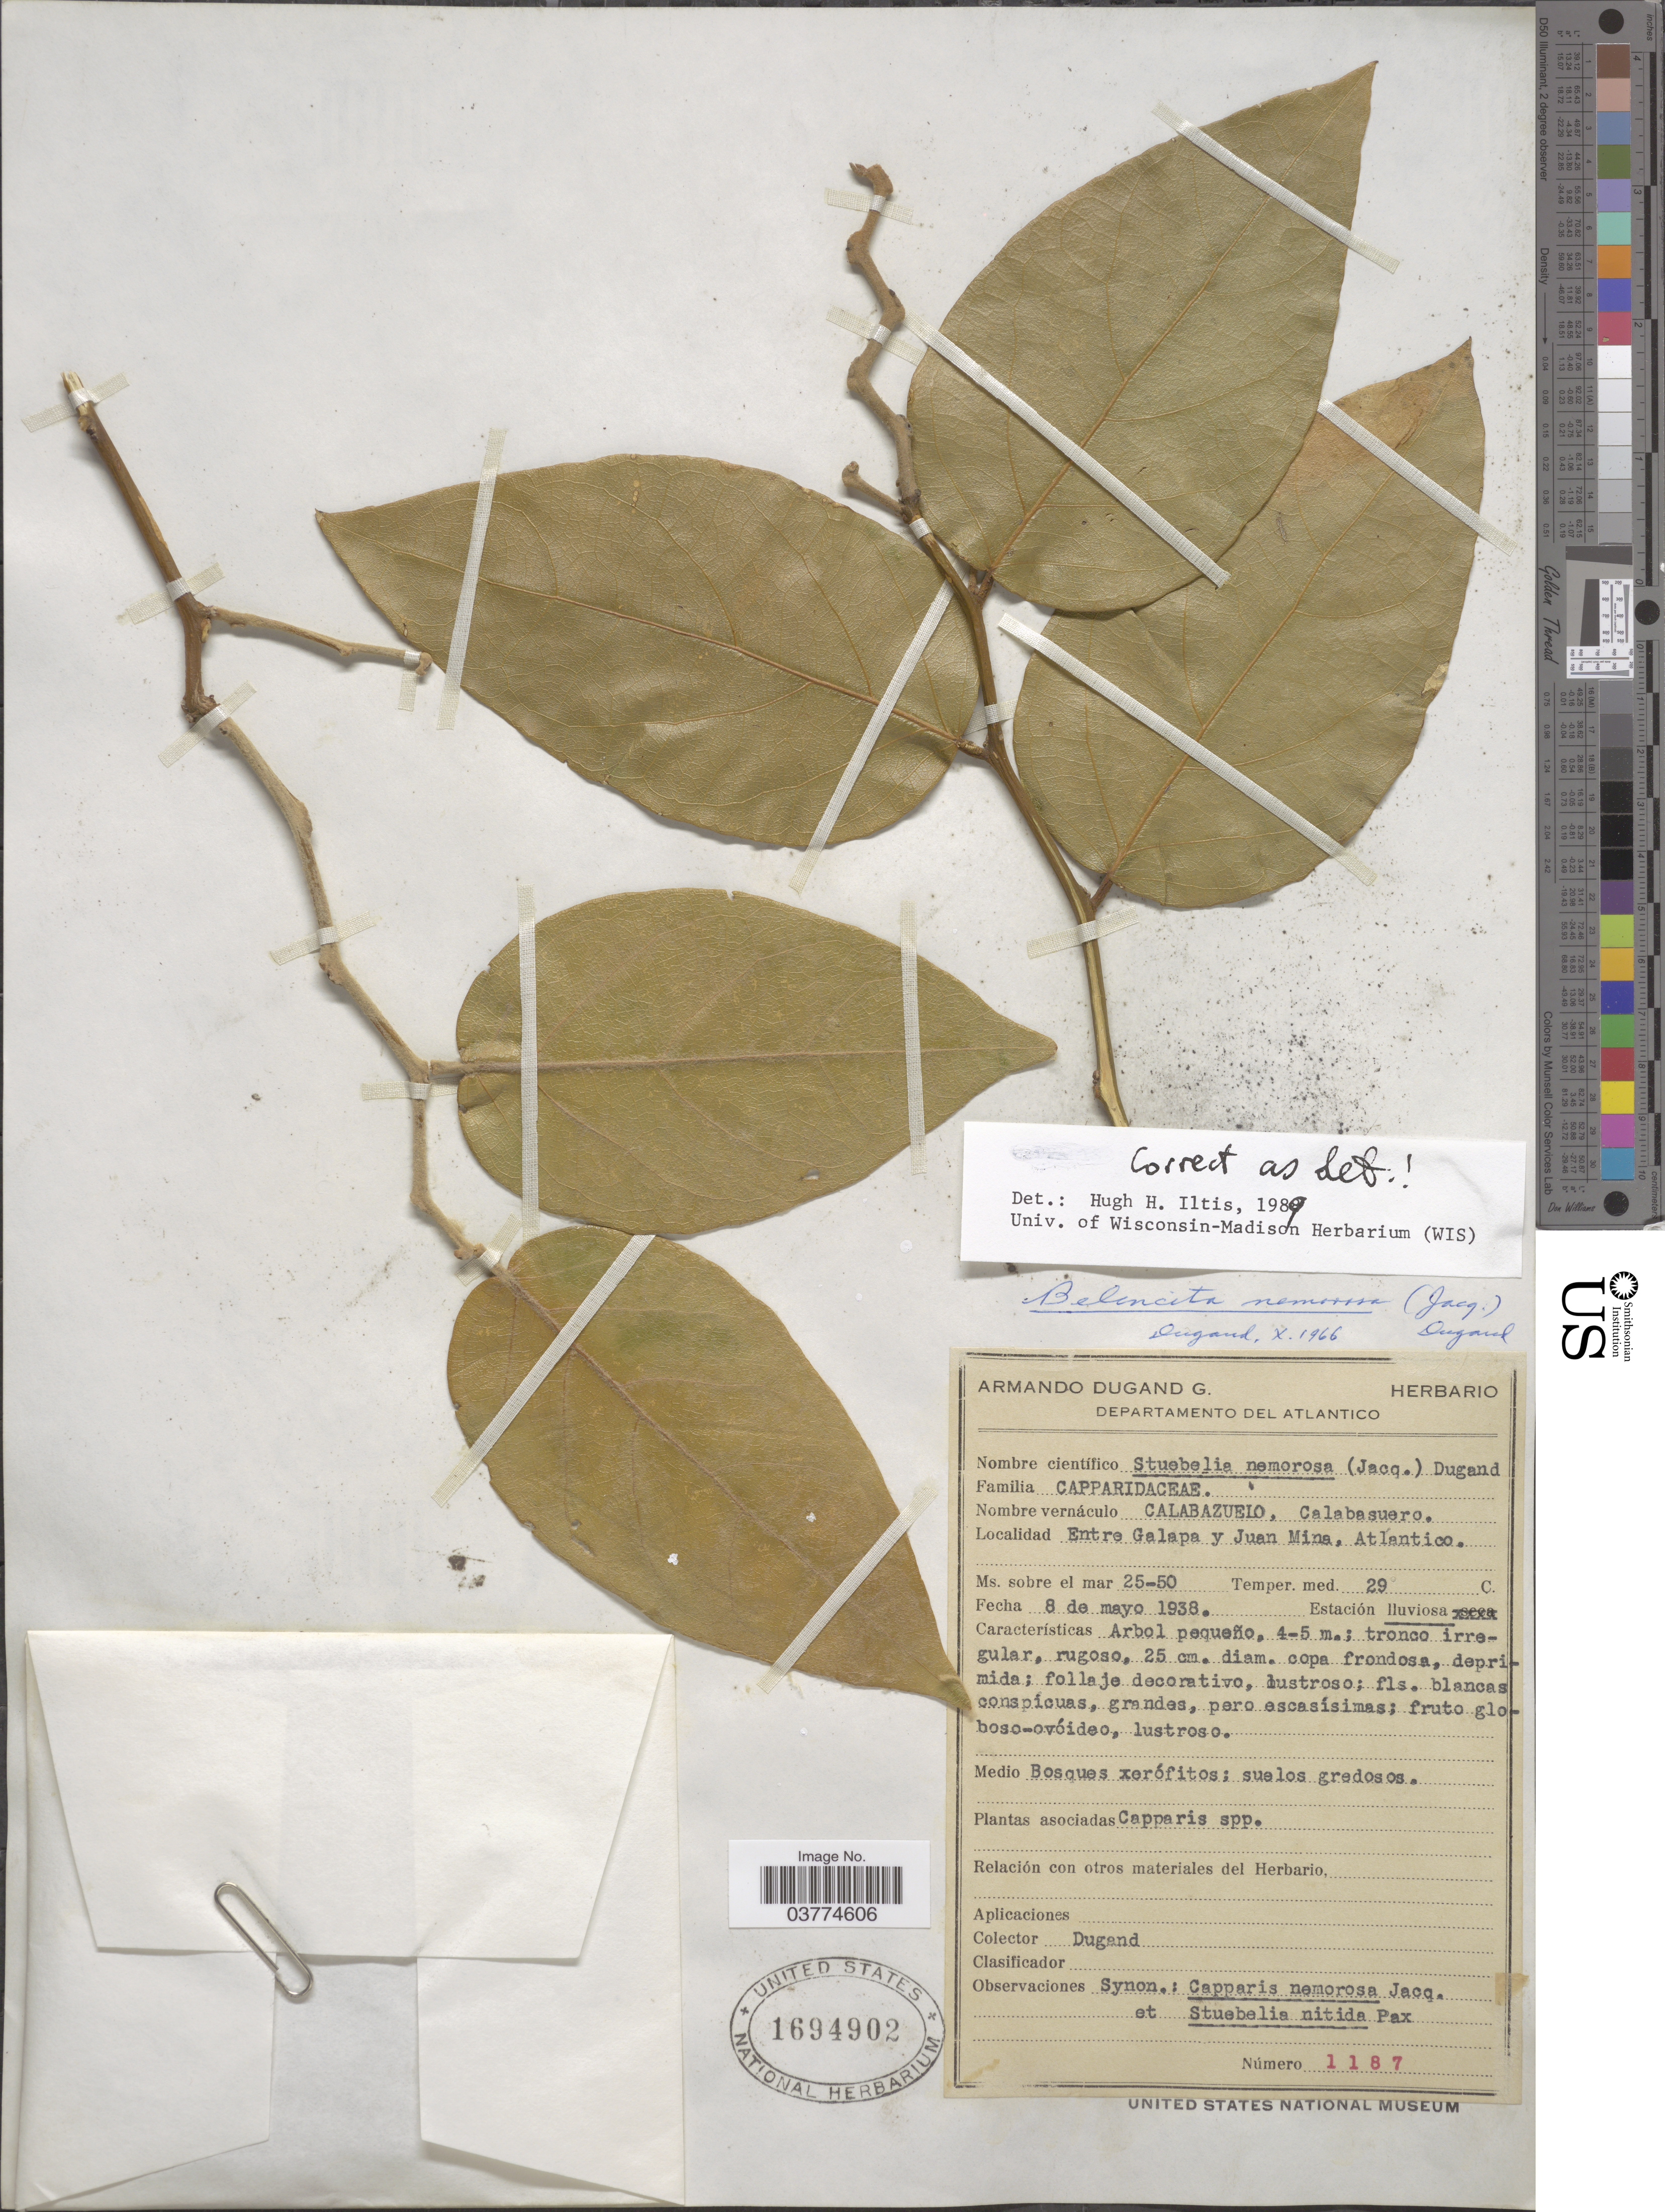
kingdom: Plantae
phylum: Tracheophyta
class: Magnoliopsida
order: Brassicales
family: Capparaceae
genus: Belencita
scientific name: Belencita nemorosa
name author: (Jacq.) Dugand G.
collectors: A. Dugand G.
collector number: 1187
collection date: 1938-05-08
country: Colombia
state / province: Atlántico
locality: Departamento del Atlantico. Entre Galapa y Juan Mina, Atlantico.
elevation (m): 25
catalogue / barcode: US 1694902